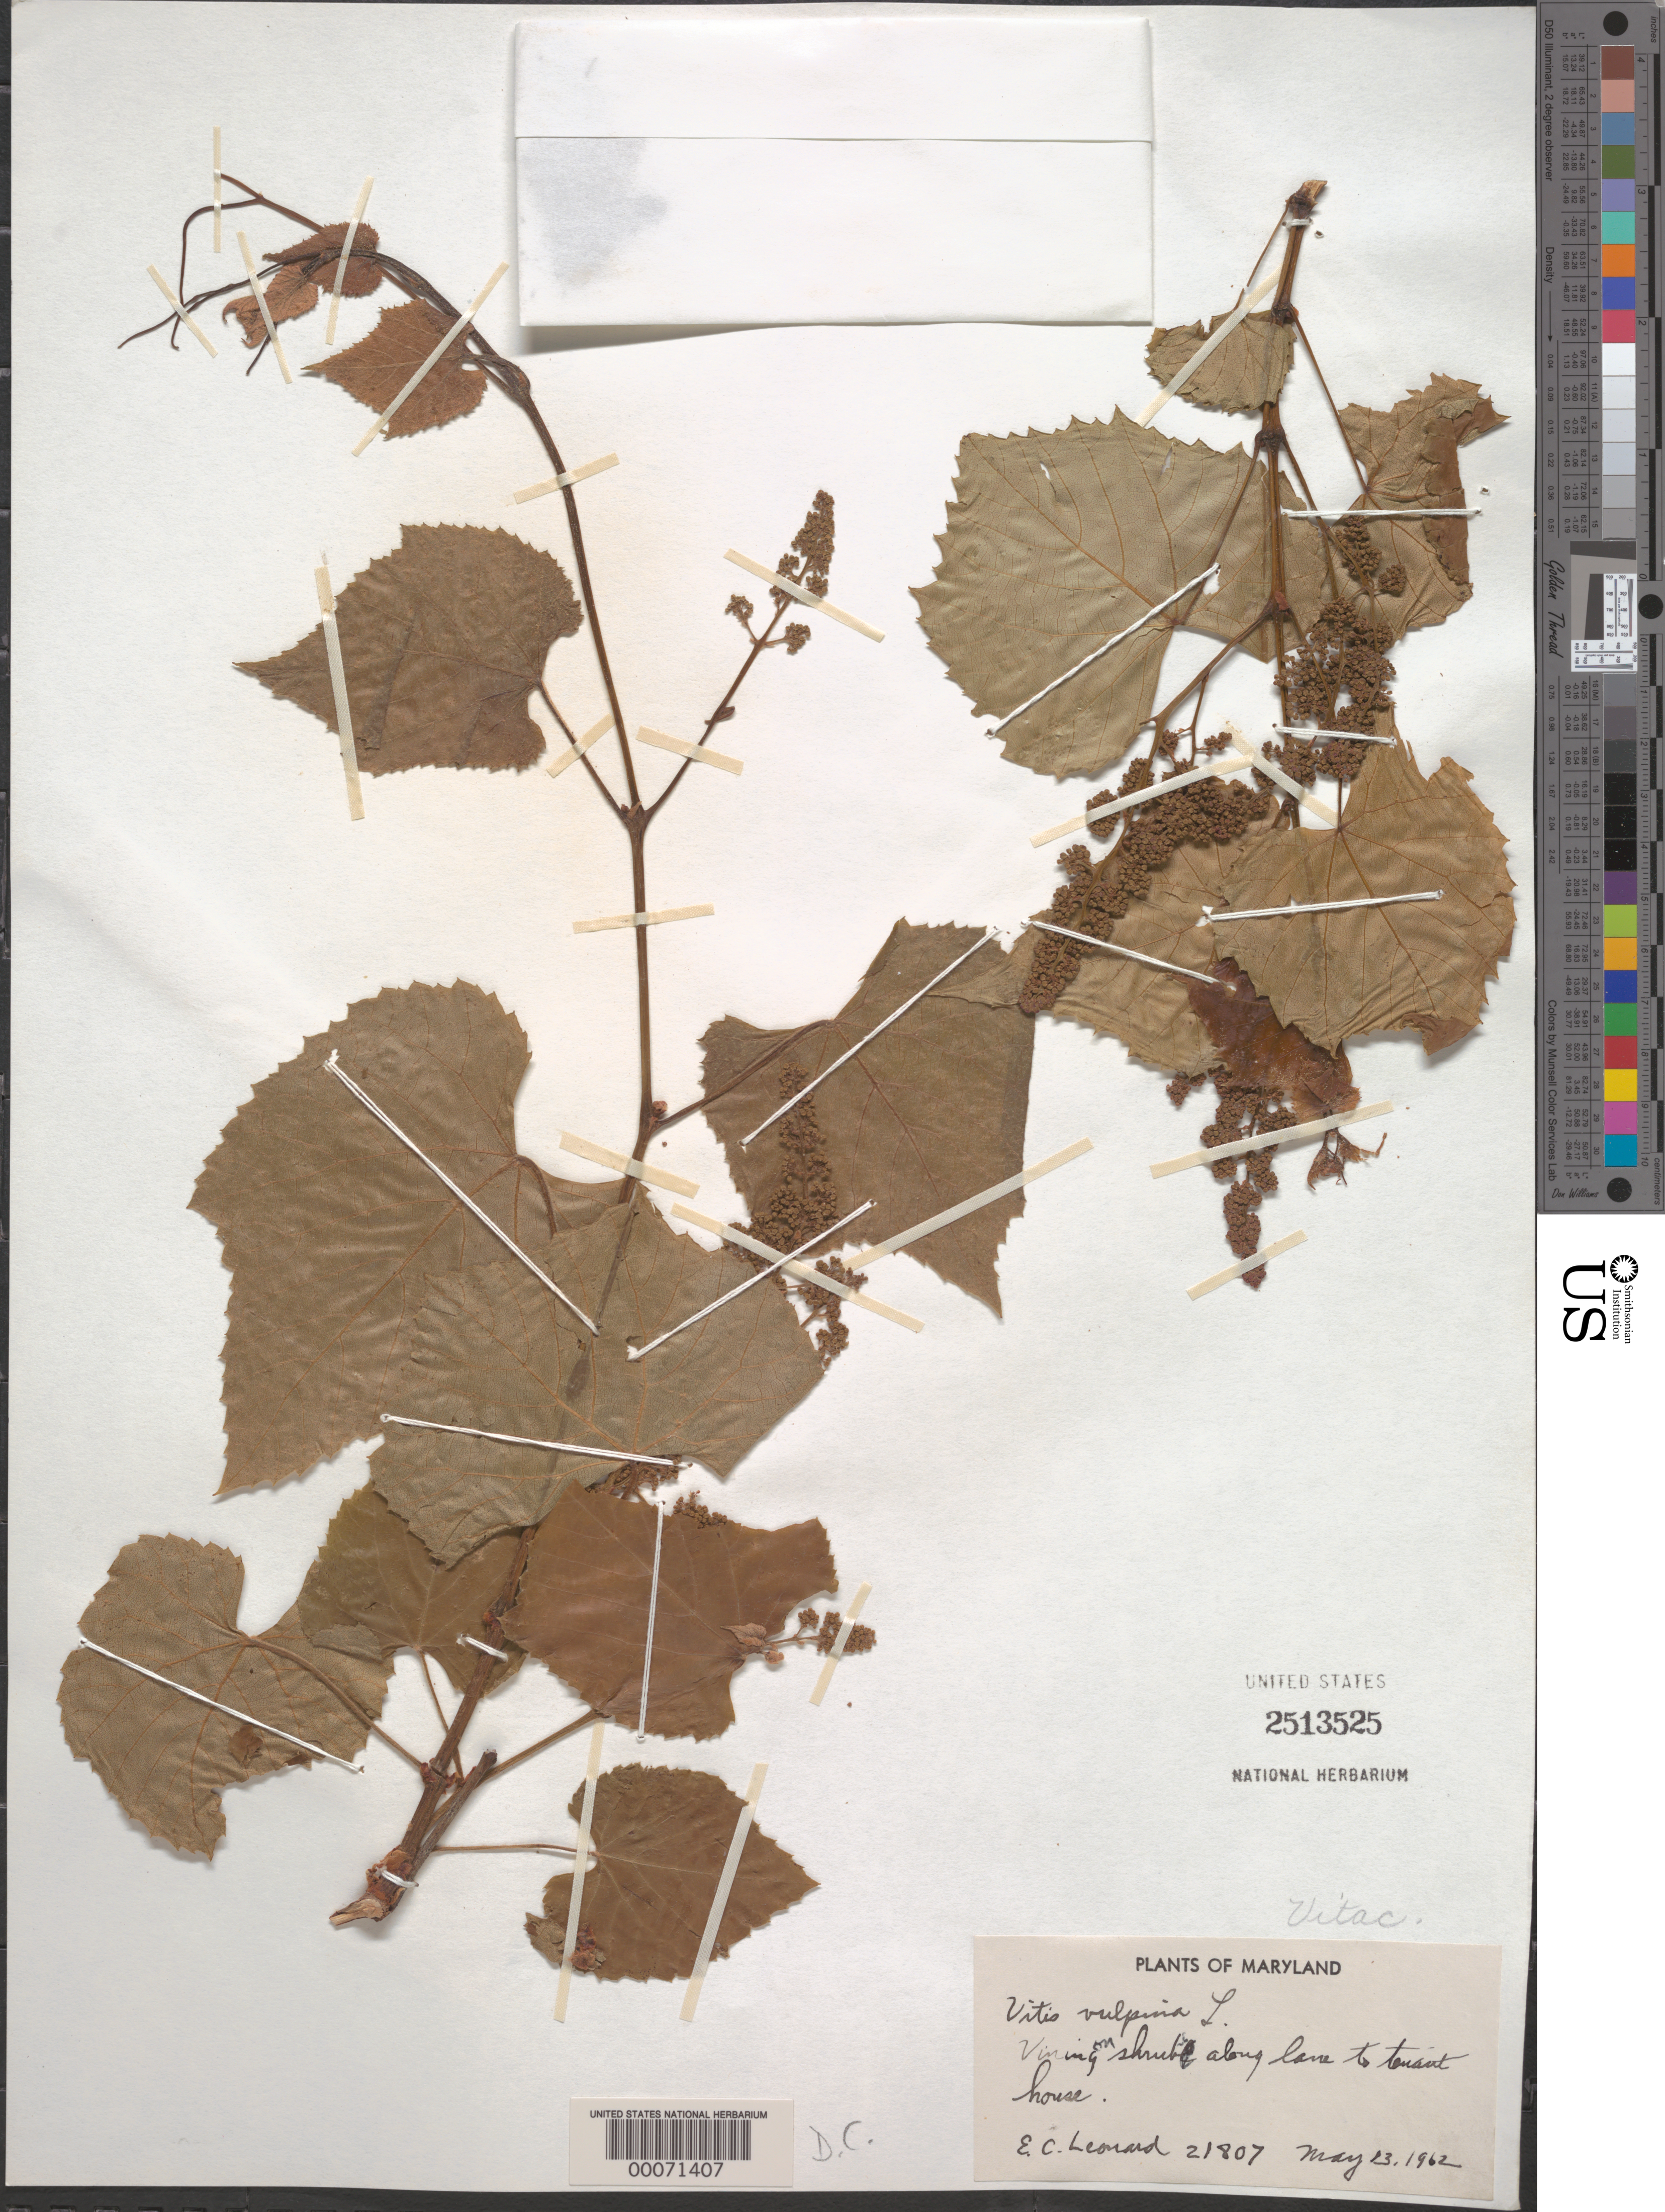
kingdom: Plantae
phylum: Tracheophyta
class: Magnoliopsida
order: Vitales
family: Vitaceae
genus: Vitis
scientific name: Vitis vulpina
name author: L.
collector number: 21807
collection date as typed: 13 May 1962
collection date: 1962-05-13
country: United States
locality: Tenant House?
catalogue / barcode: US 2513525